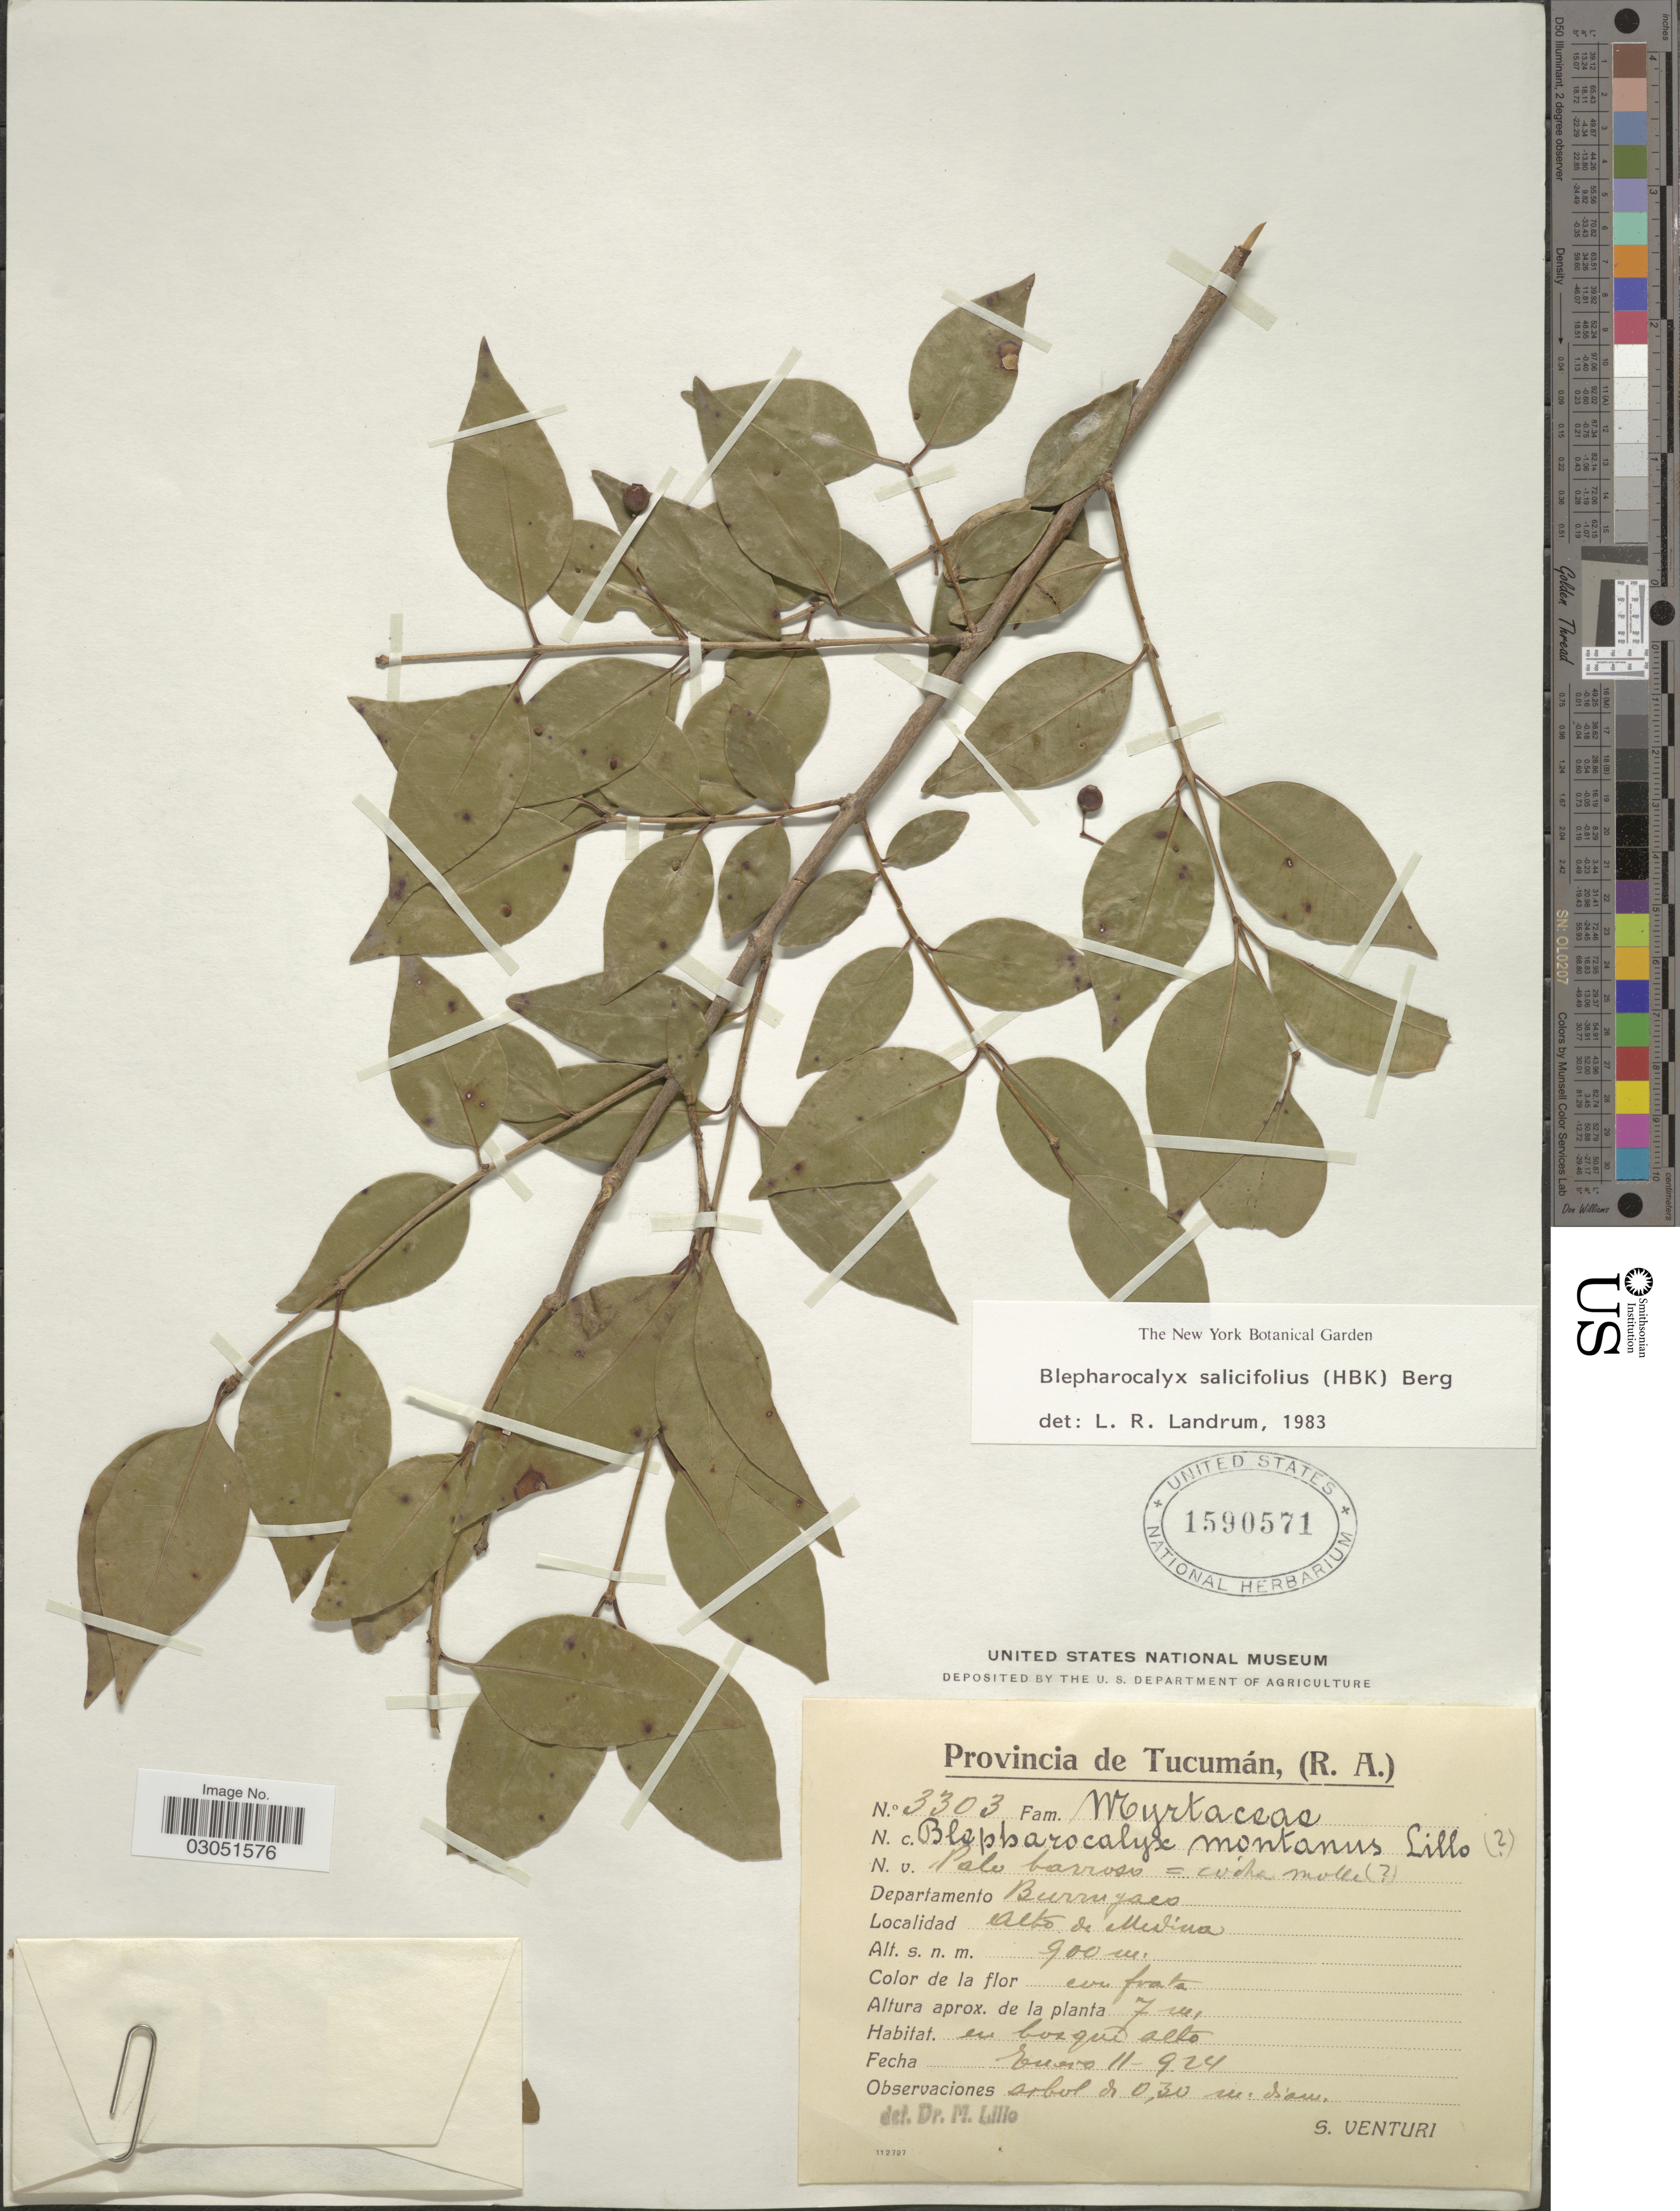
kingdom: Plantae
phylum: Tracheophyta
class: Magnoliopsida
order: Myrtales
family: Myrtaceae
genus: Blepharocalyx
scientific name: Blepharocalyx salicifolius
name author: (Kunth) O. Berg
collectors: S. Venturi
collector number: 3303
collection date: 1924-01-11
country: Argentina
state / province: Tucuman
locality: Departamento Burruyaco, Alto de Medina.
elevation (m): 900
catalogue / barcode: US 1590571